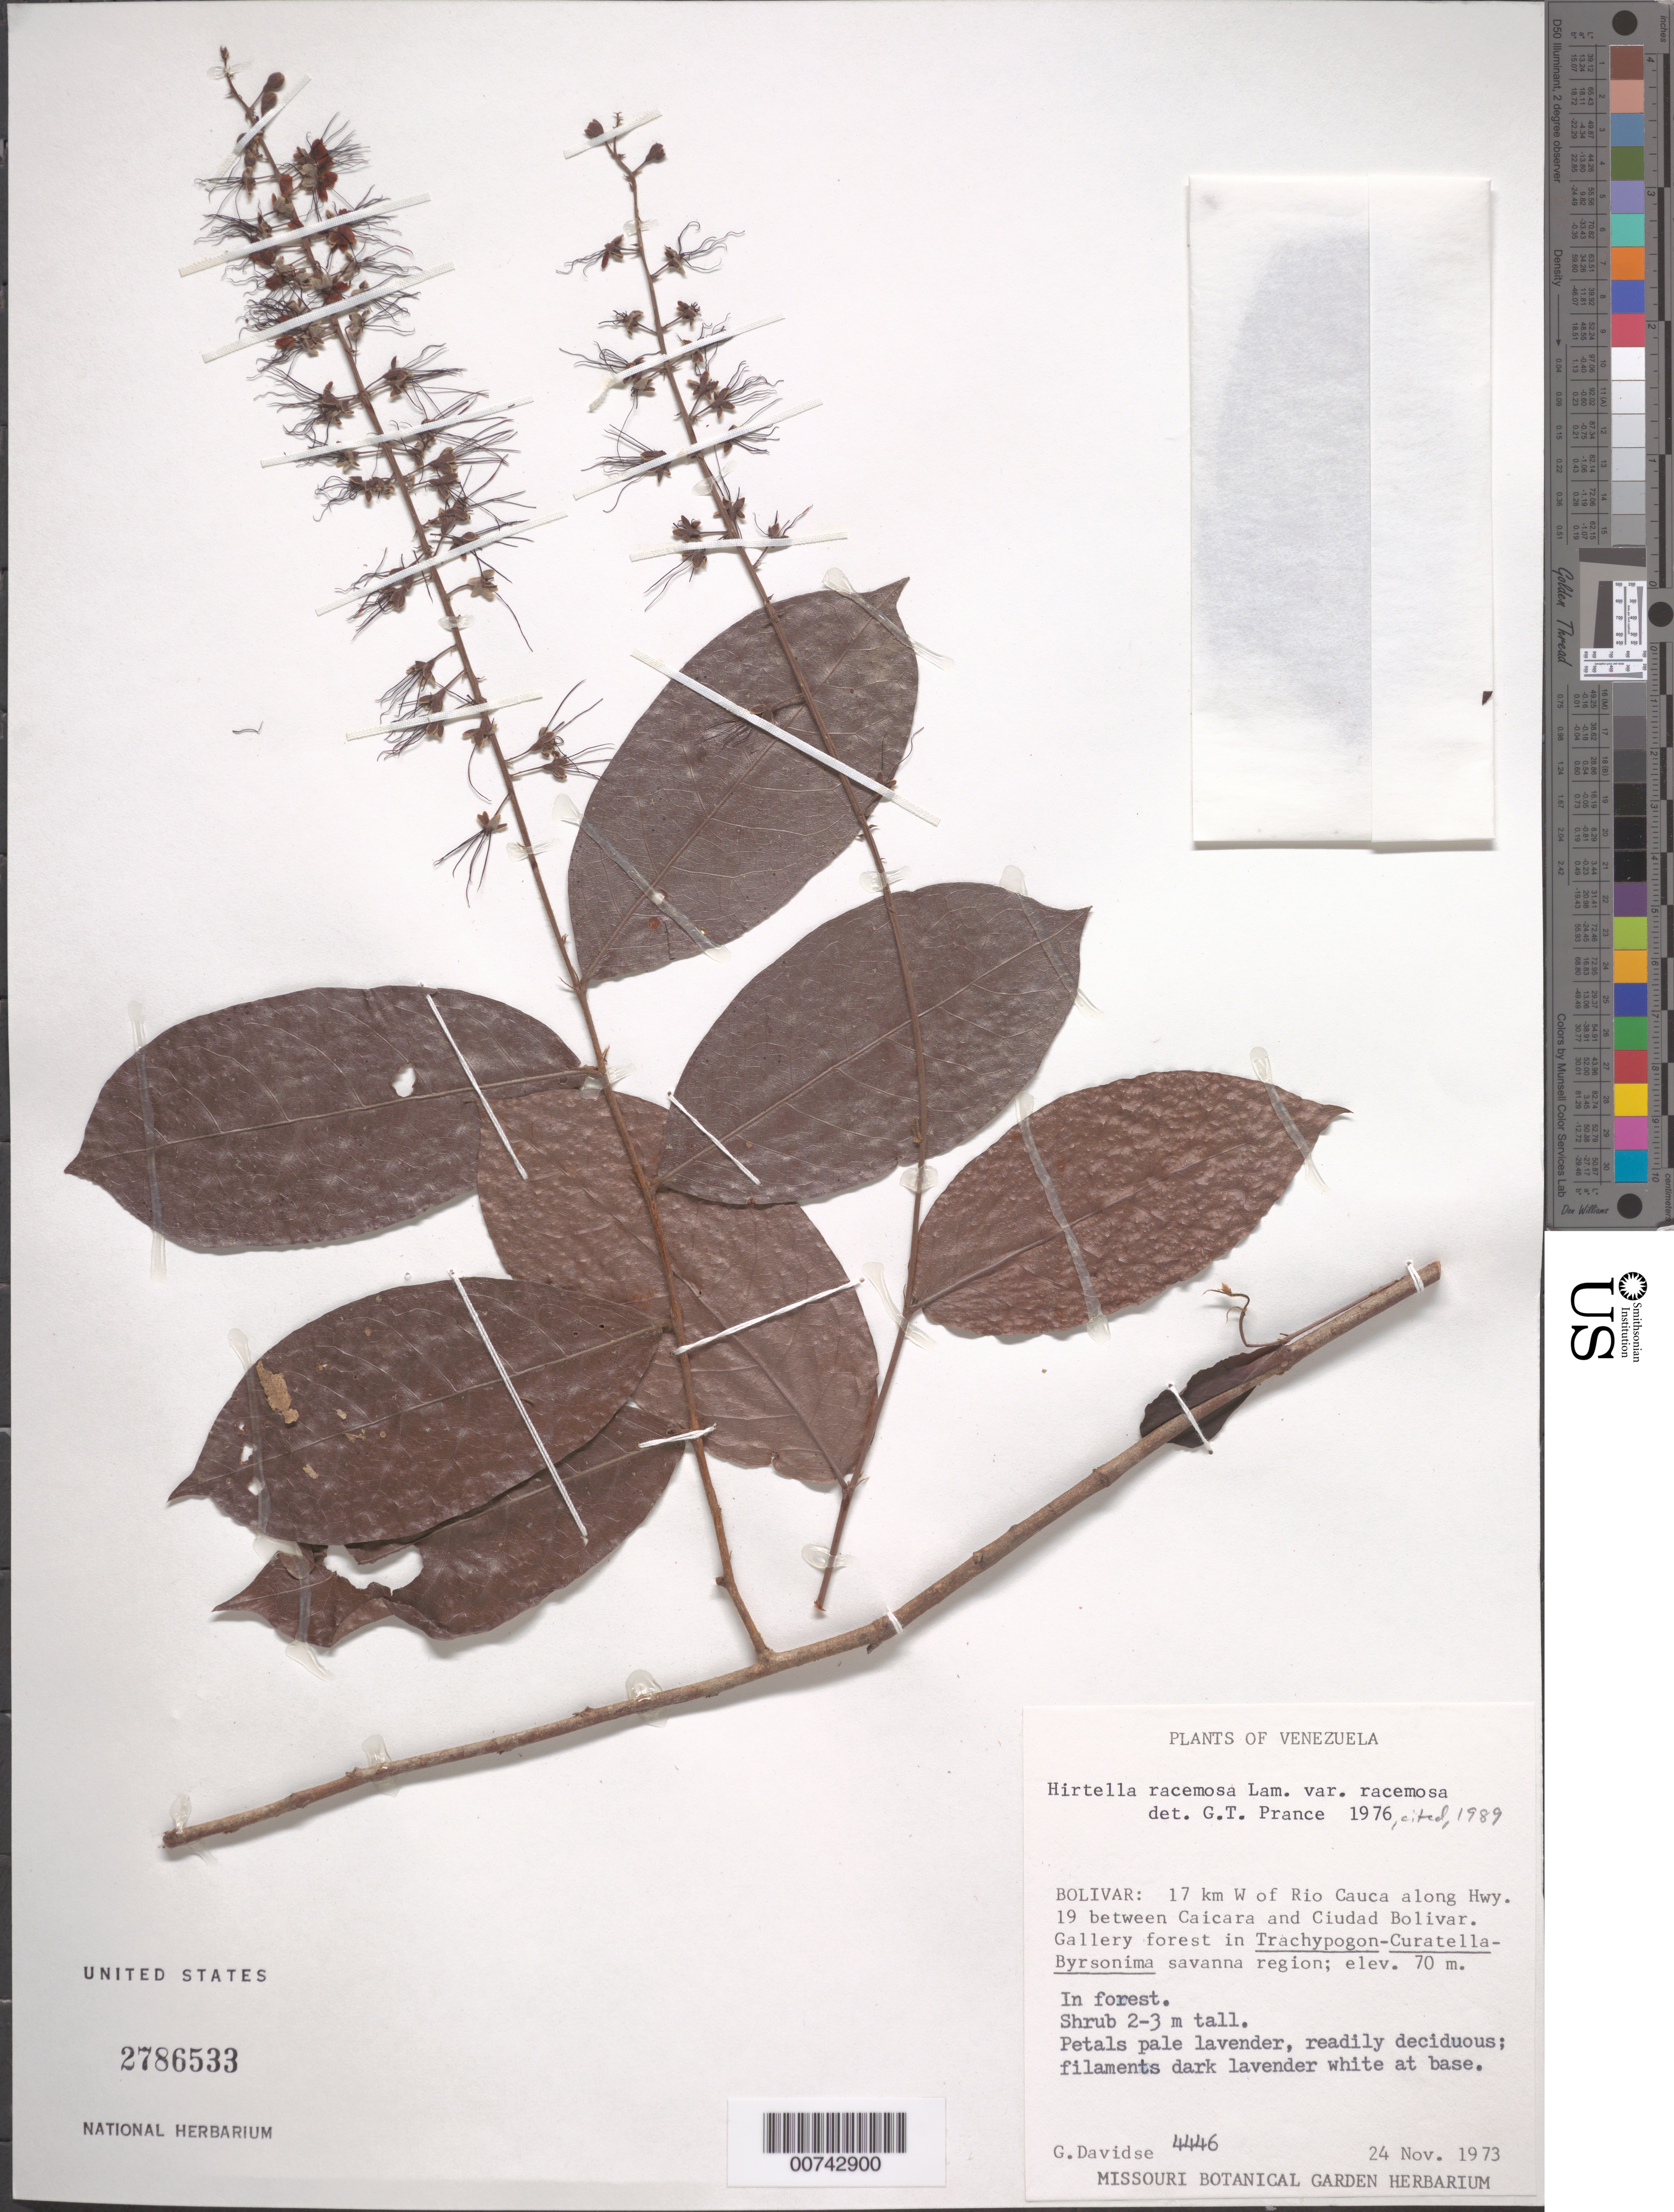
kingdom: Plantae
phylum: Tracheophyta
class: Magnoliopsida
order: Malpighiales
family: Chrysobalanaceae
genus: Hirtella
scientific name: Hirtella racemosa var. racemosa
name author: Lam.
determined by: Prance, G. T.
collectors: G. Davidse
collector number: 4446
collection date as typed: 24-Nov-73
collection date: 1973-11-24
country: Venezuela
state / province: Bolívar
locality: Caicara to Ciudad Bolívar, 17 km W of Río Caura along Hwy 19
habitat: Gallery forest in Trachypogon-Curatella-Byrsoniama savanna region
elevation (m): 70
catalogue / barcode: US 2786533